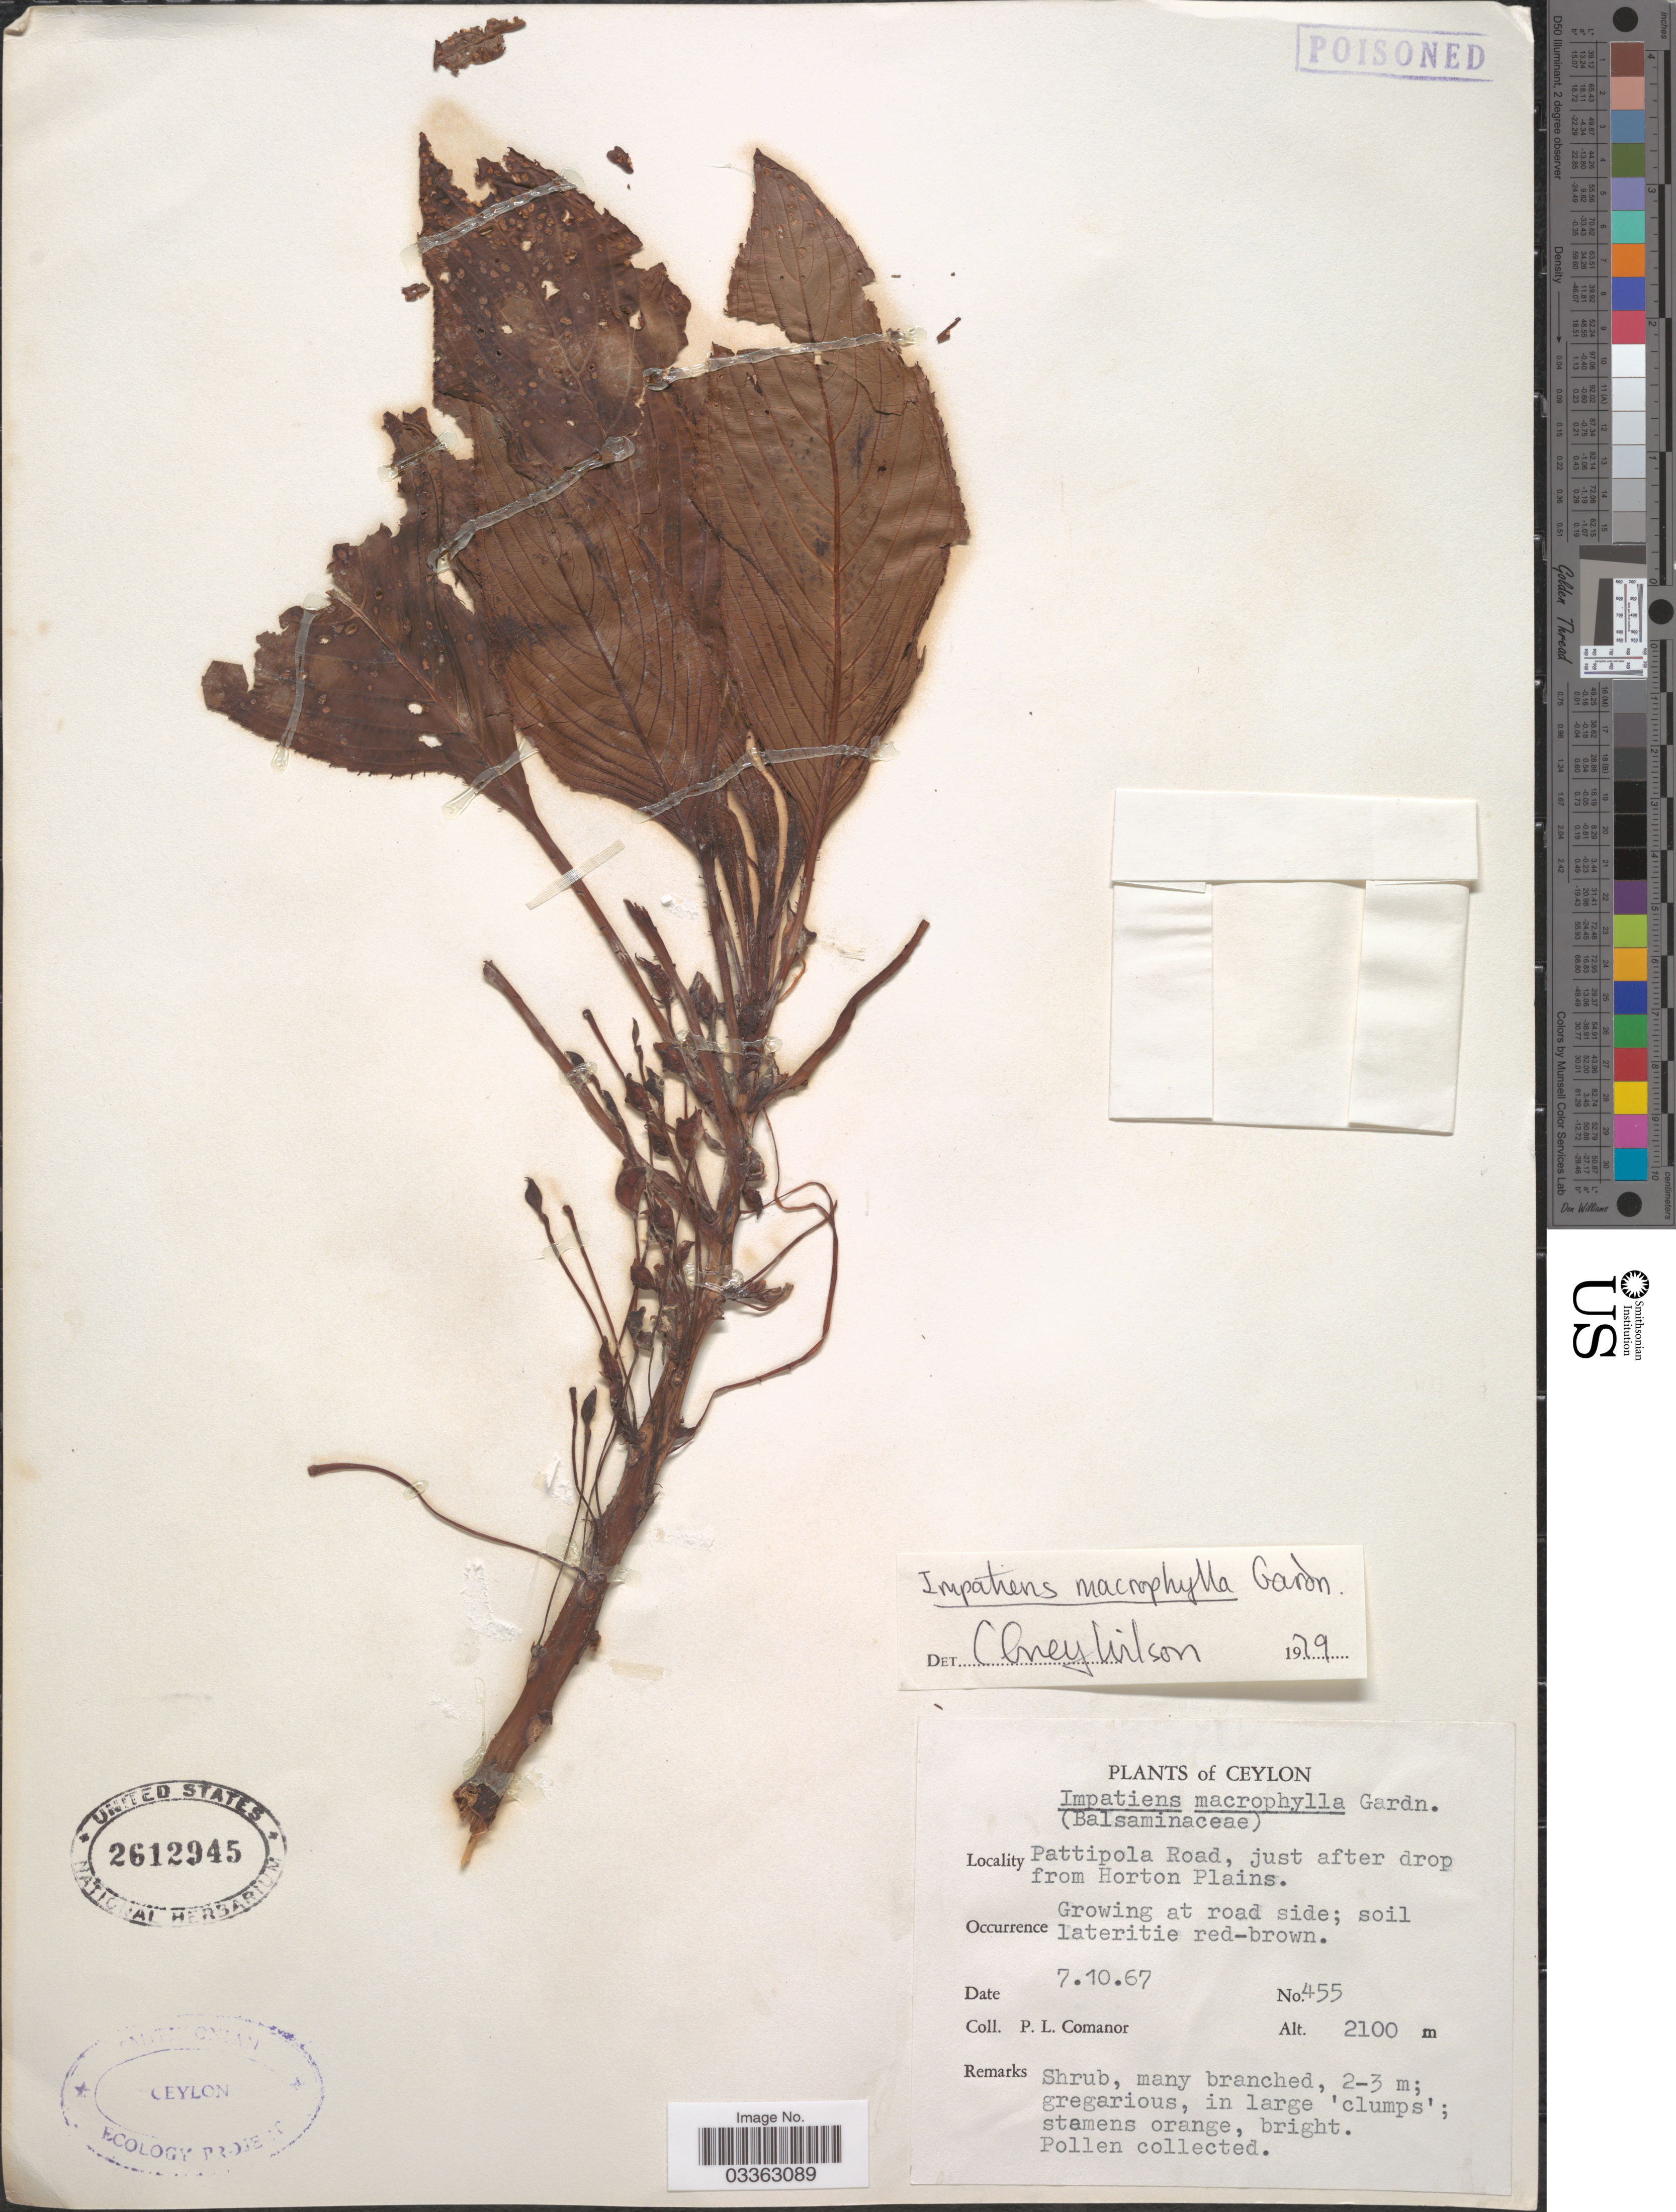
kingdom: Plantae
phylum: Tracheophyta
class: Magnoliopsida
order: Ericales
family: Balsaminaceae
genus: Impatiens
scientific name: Impatiens macrophylla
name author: Gardner ex Hook.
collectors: P. Comanor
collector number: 455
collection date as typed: Transcribed d/m/y: 7/10/67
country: Sri Lanka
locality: Ceylon, Pattipola Road, just after drop from Horton Plains.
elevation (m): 2100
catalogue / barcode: US 2612945